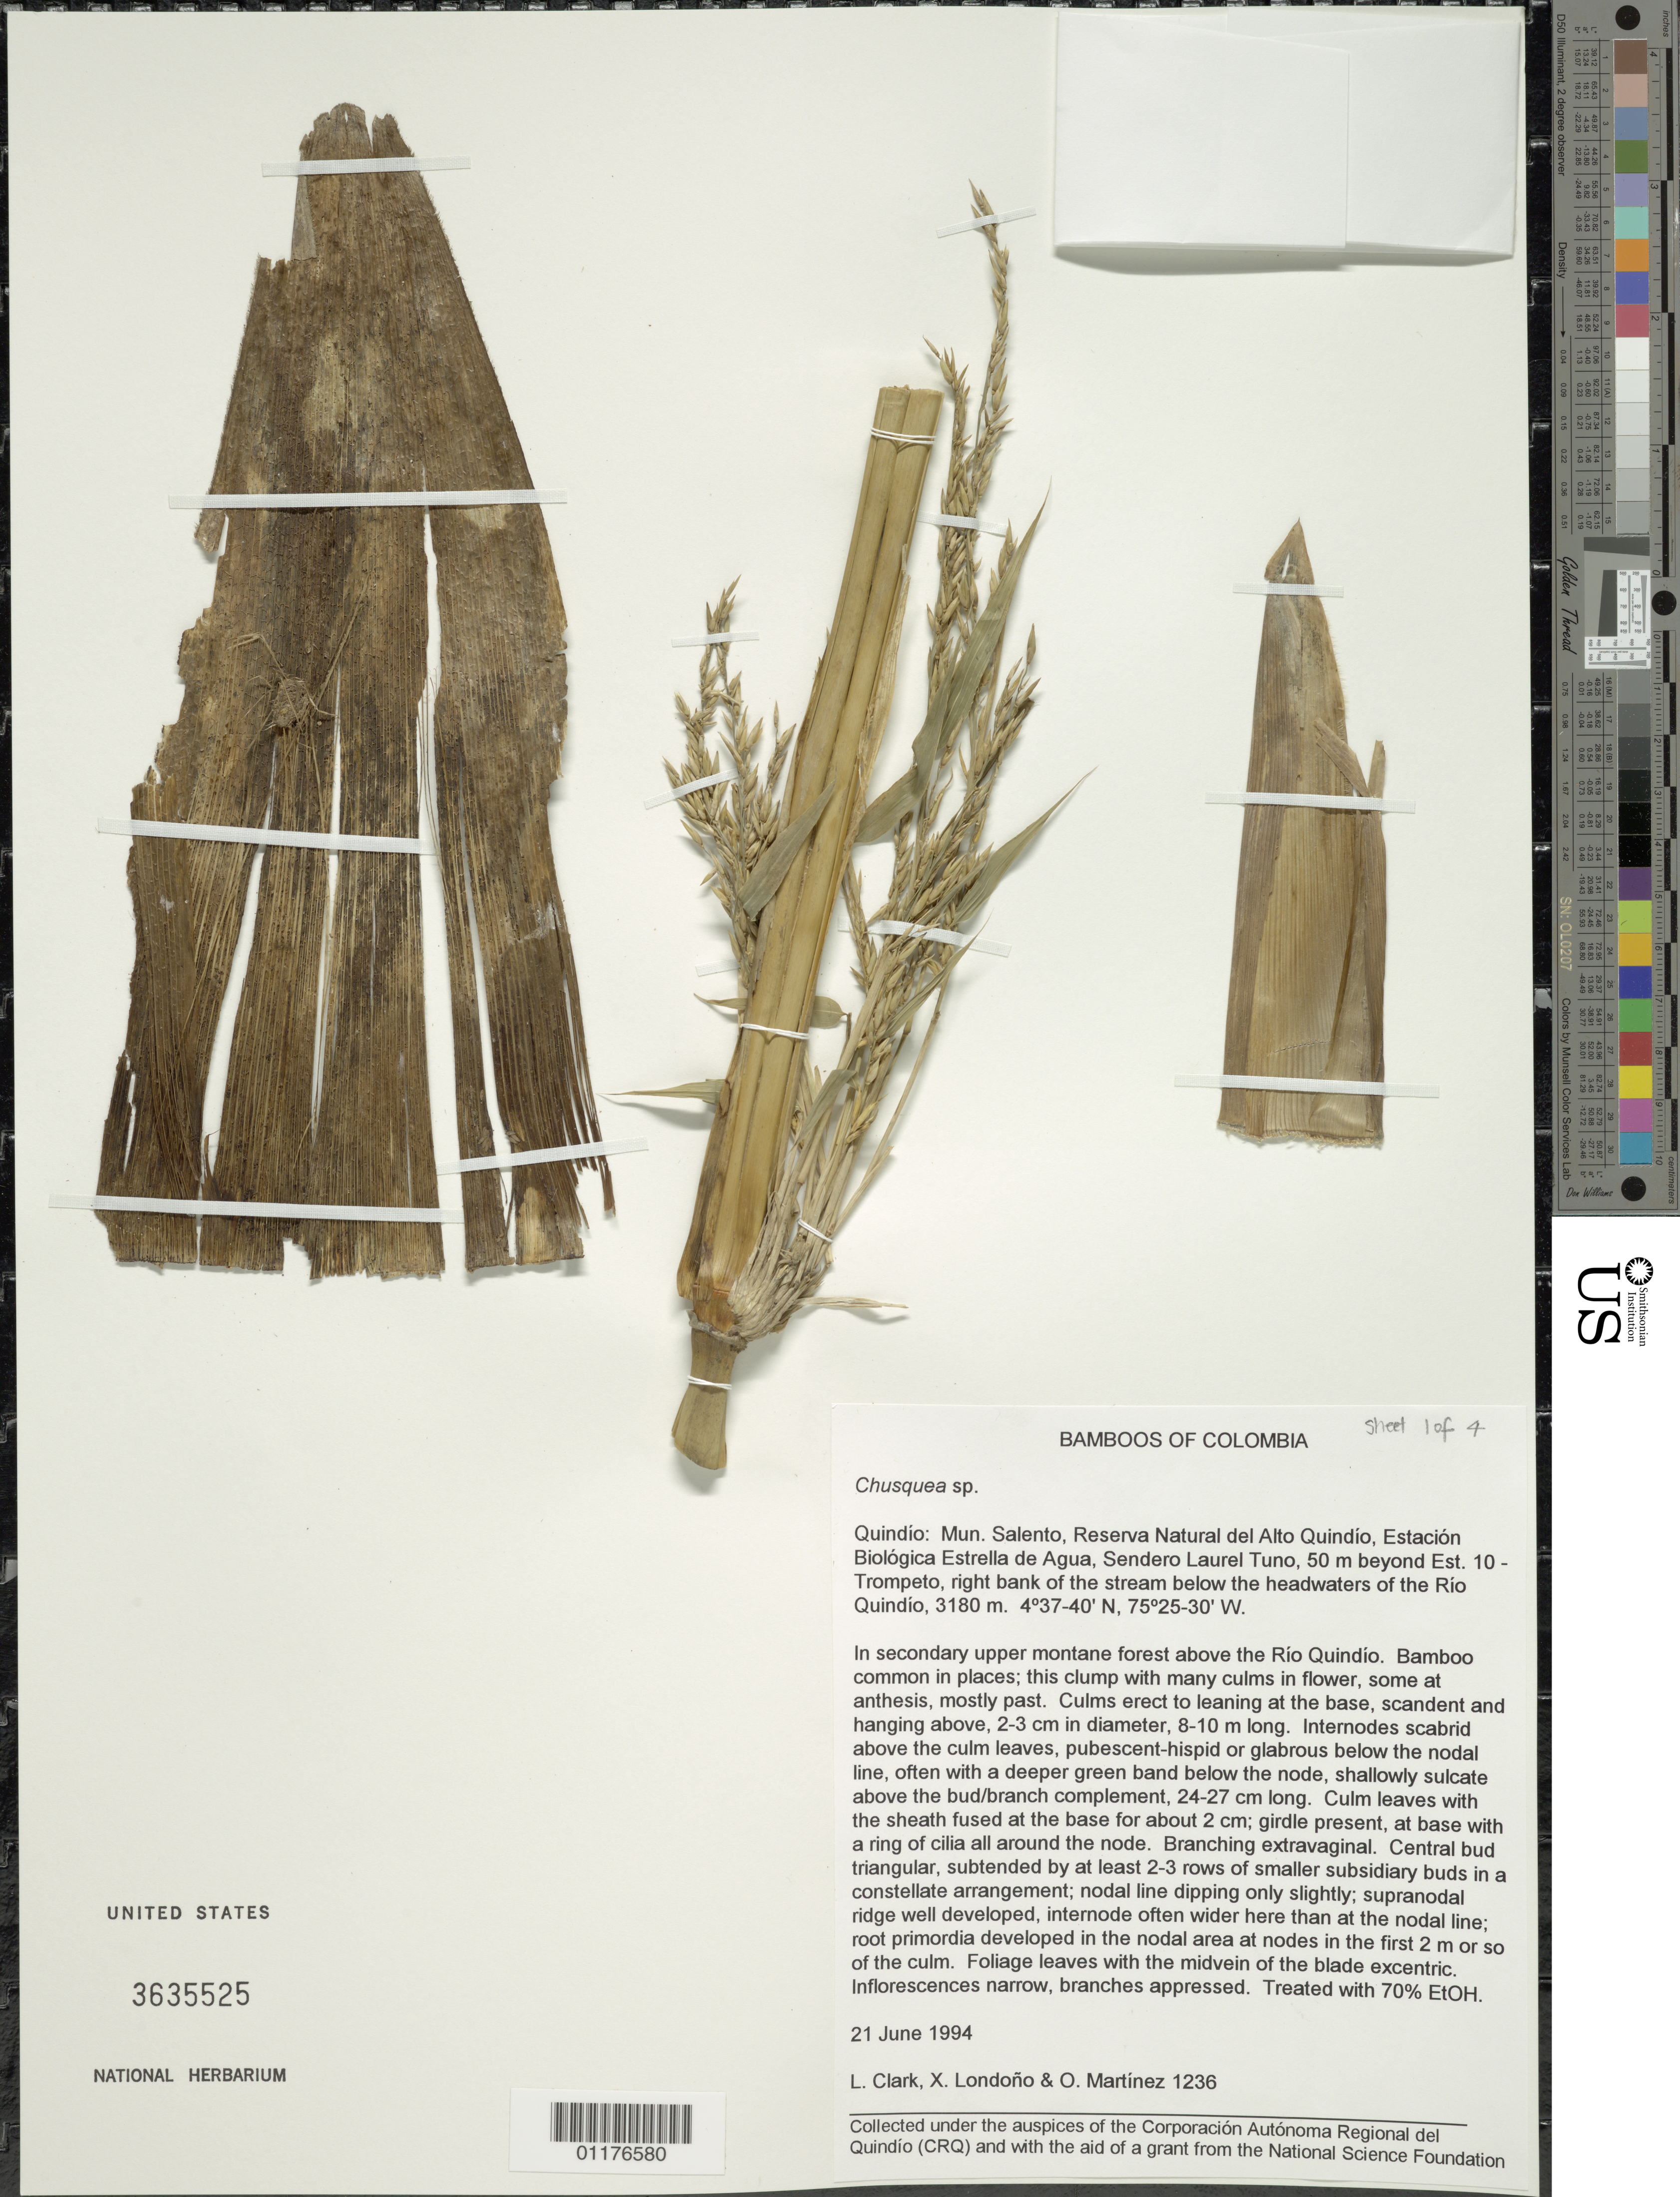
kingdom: Plantae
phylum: Tracheophyta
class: Liliopsida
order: Poales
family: Poaceae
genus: Chusquea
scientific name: Chusquea sp.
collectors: L. G. Clark, X. Londoño & O. Martínez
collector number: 1236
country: Colombia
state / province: Quindío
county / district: Salento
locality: Reserva Natural de Alto Quindio, Estacion Biologica Estrella de Agua, Sendero Laurel Tuno, beyond Trompeto, right bank of the stream below the headwaters of the Rio Quindio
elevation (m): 3180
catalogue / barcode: US 3635525